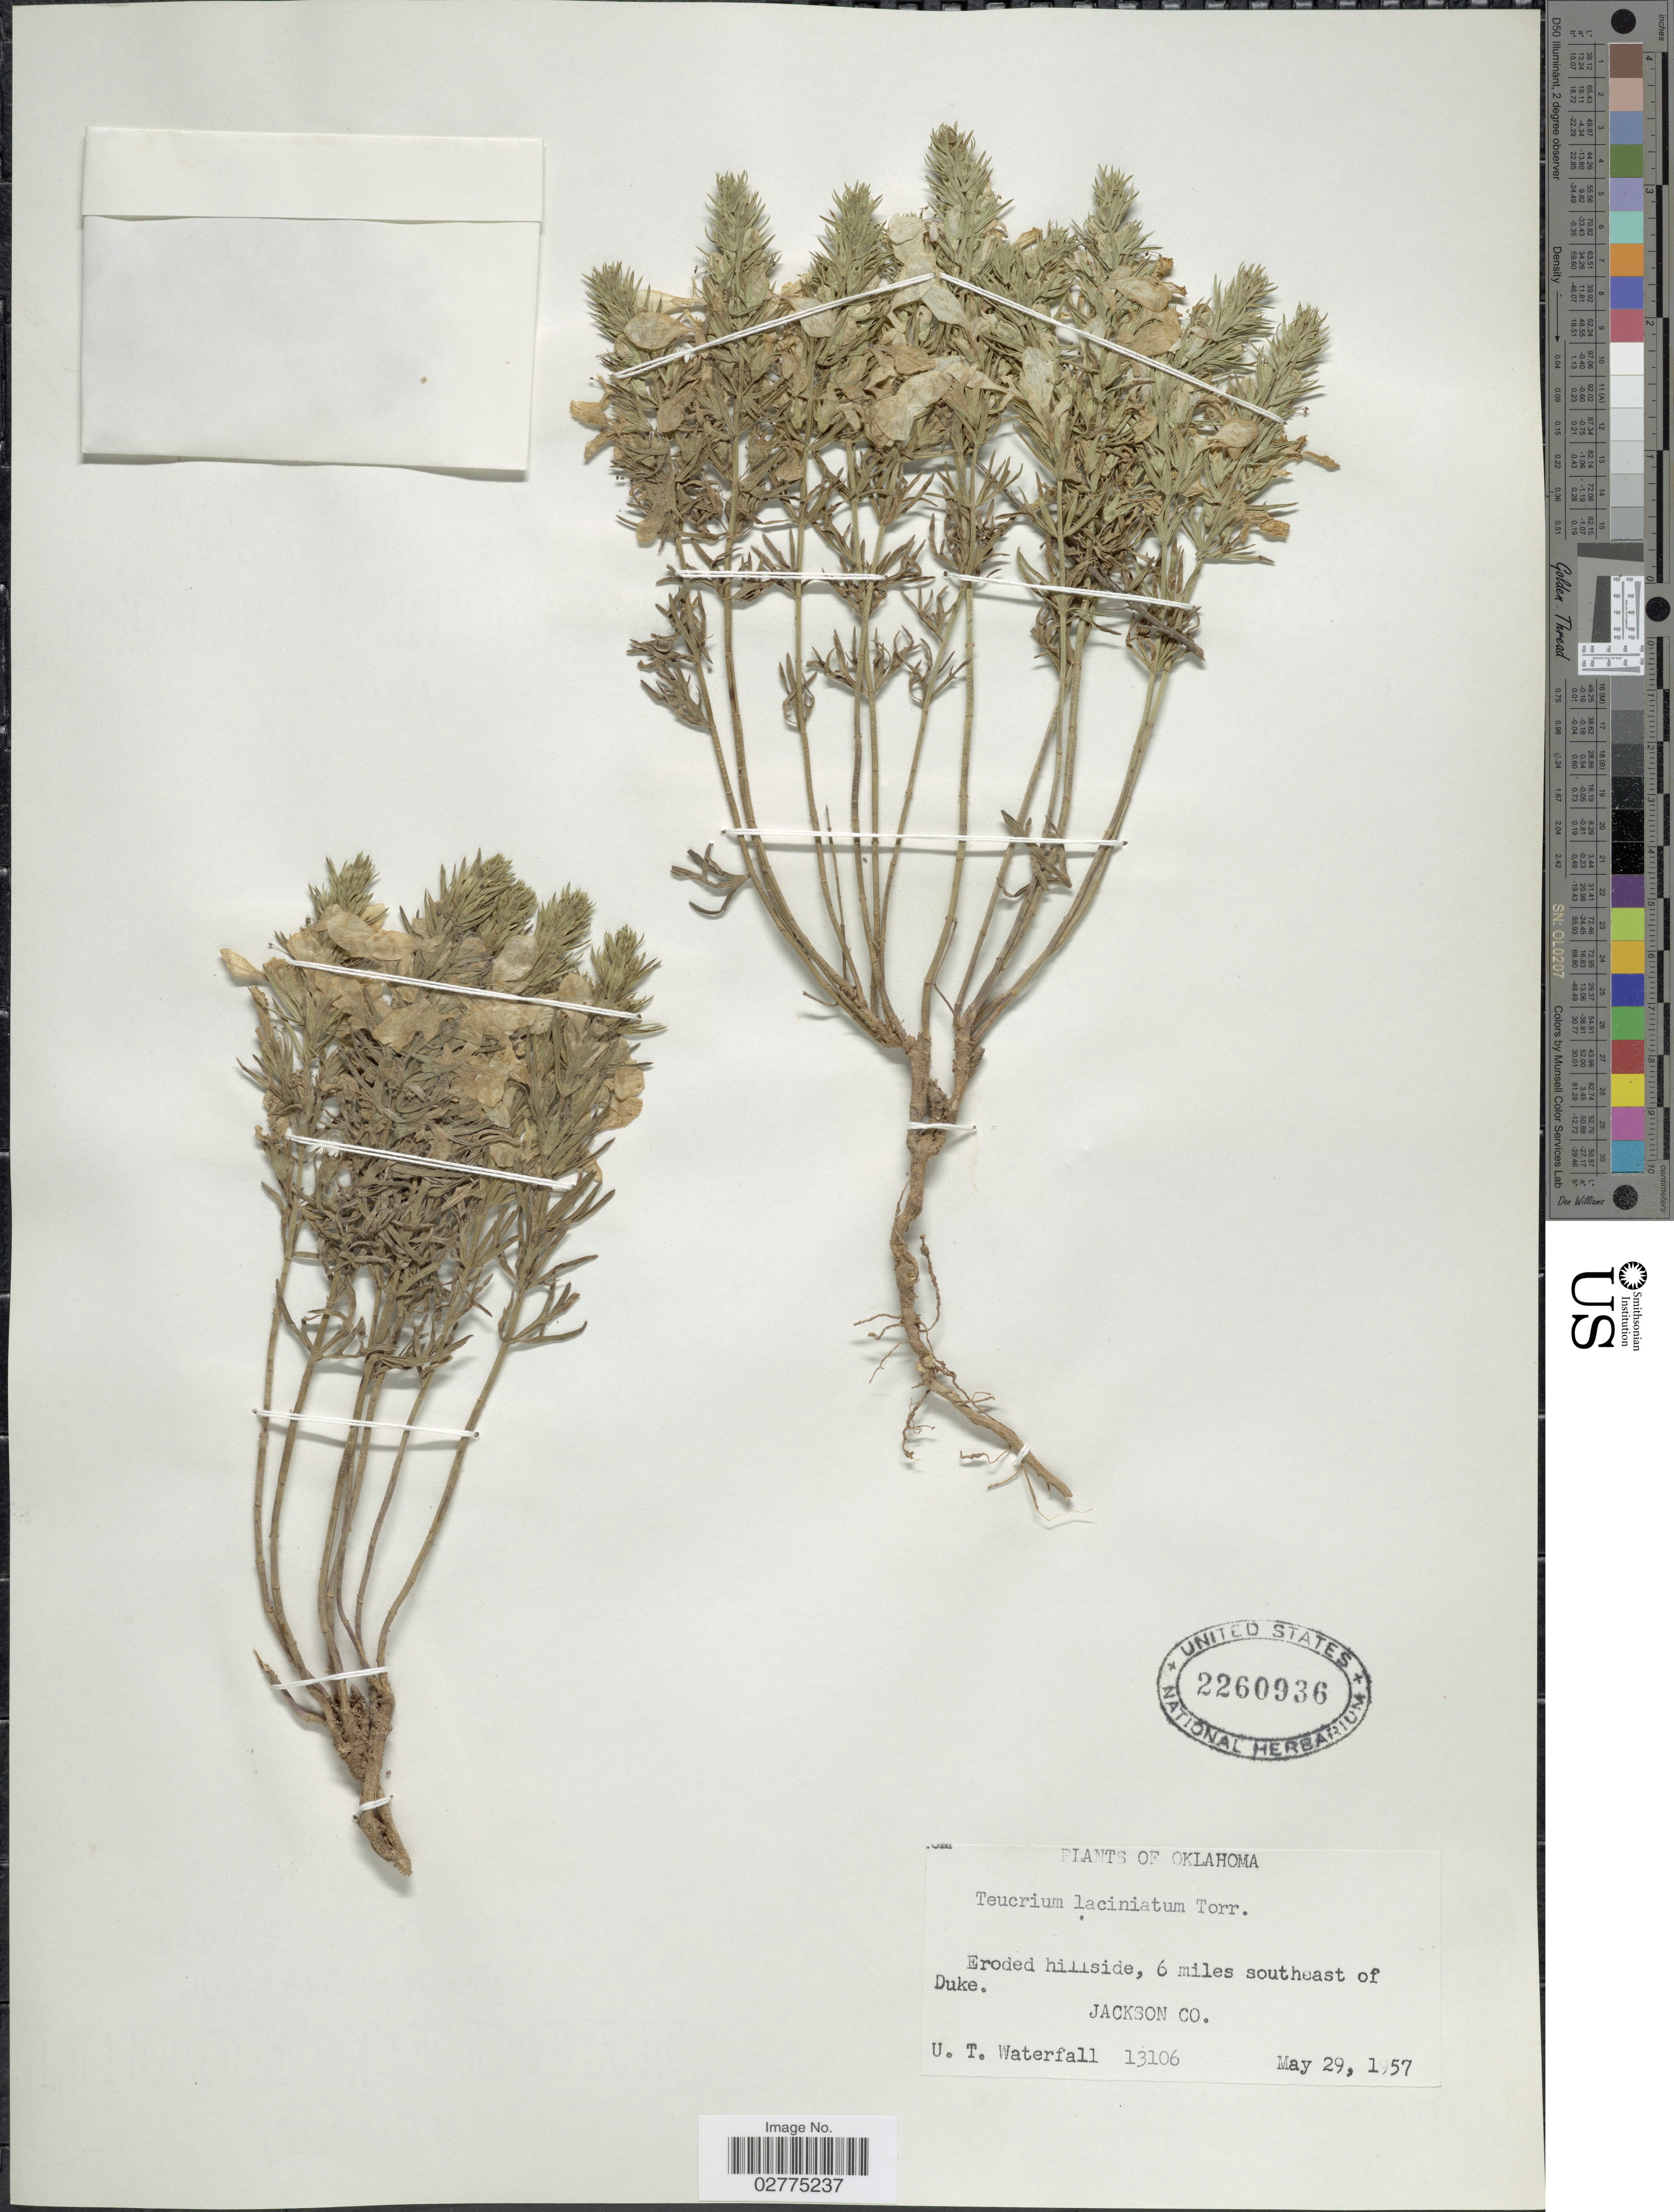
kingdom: Plantae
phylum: Tracheophyta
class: Magnoliopsida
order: Lamiales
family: Lamiaceae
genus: Teucrium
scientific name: Teucrium laciniatum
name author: Torr.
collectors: U. T. Waterfall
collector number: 13106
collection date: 1957-05-29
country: United States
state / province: Oklahoma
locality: Eroded hillside, 6 miles southeast of Duke, Jackson Co.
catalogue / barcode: US 2260936